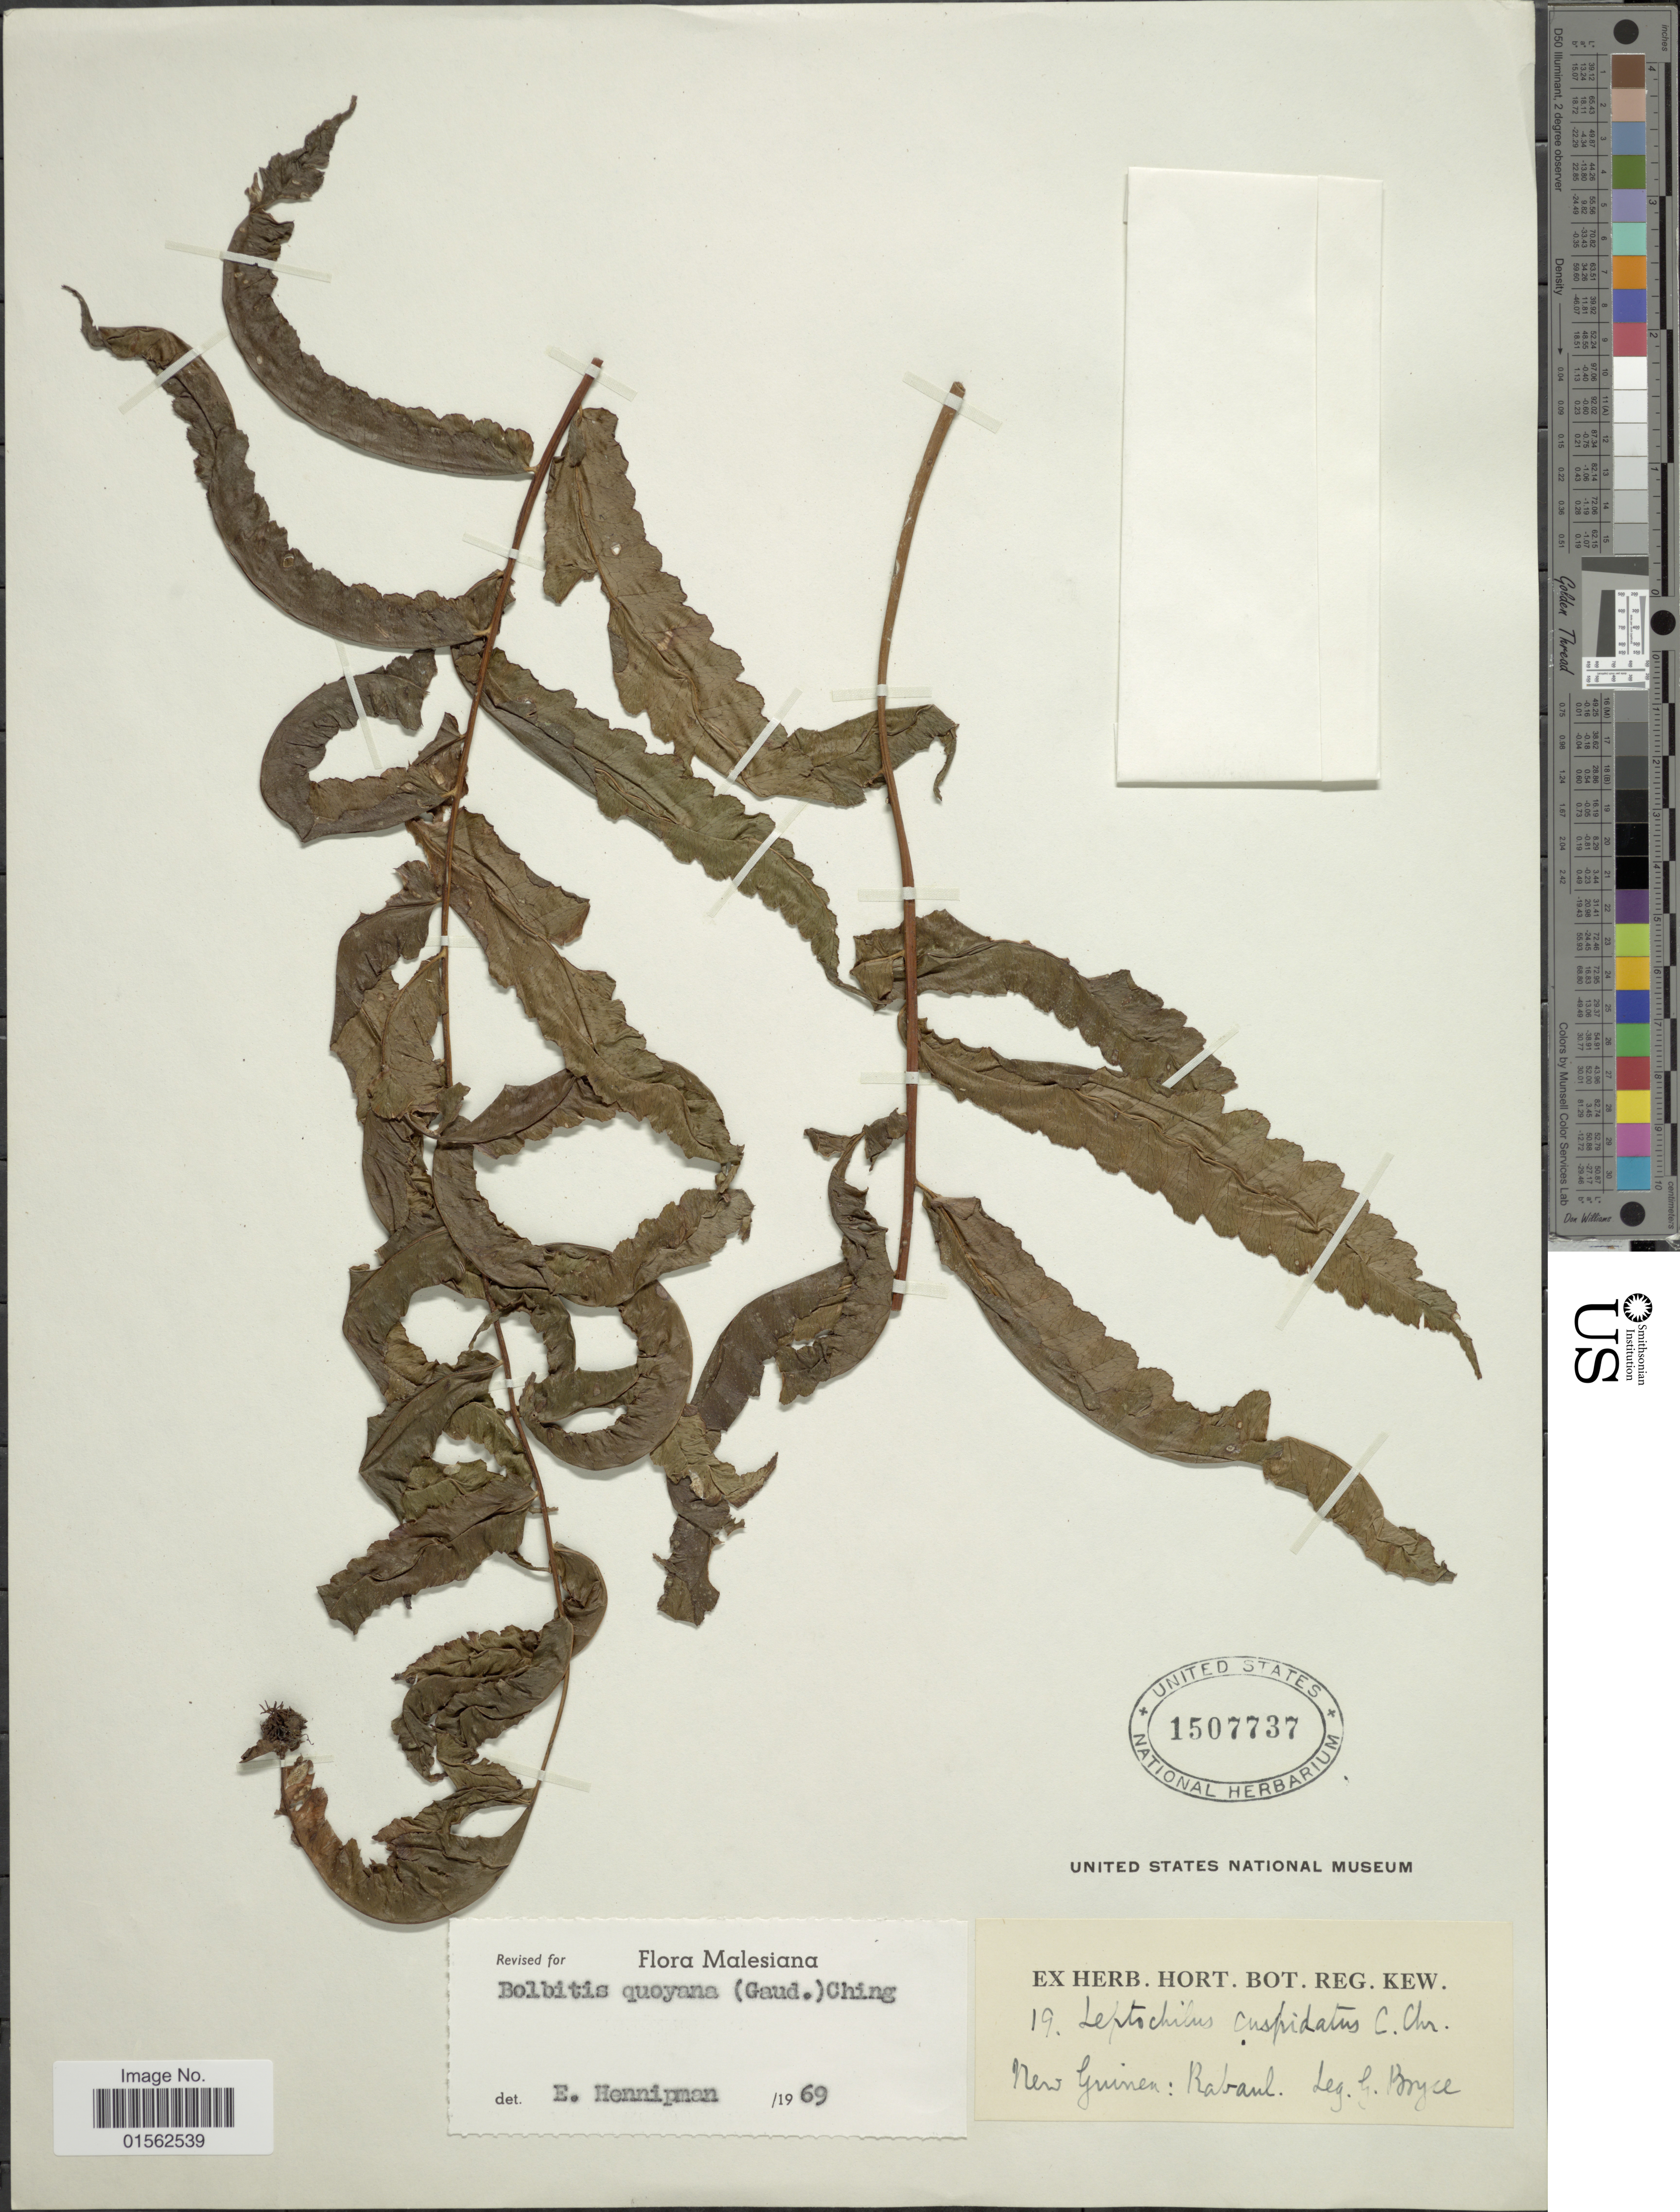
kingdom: Plantae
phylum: Tracheophyta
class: Polypodiopsida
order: Polypodiales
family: Dryopteridaceae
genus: Bolbitis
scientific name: Bolbitis quoyana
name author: (Gaudich.) Ching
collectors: G. Bryce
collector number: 19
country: Papua New Guinea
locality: New Guinea: Rabaul.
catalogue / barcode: US 1507737